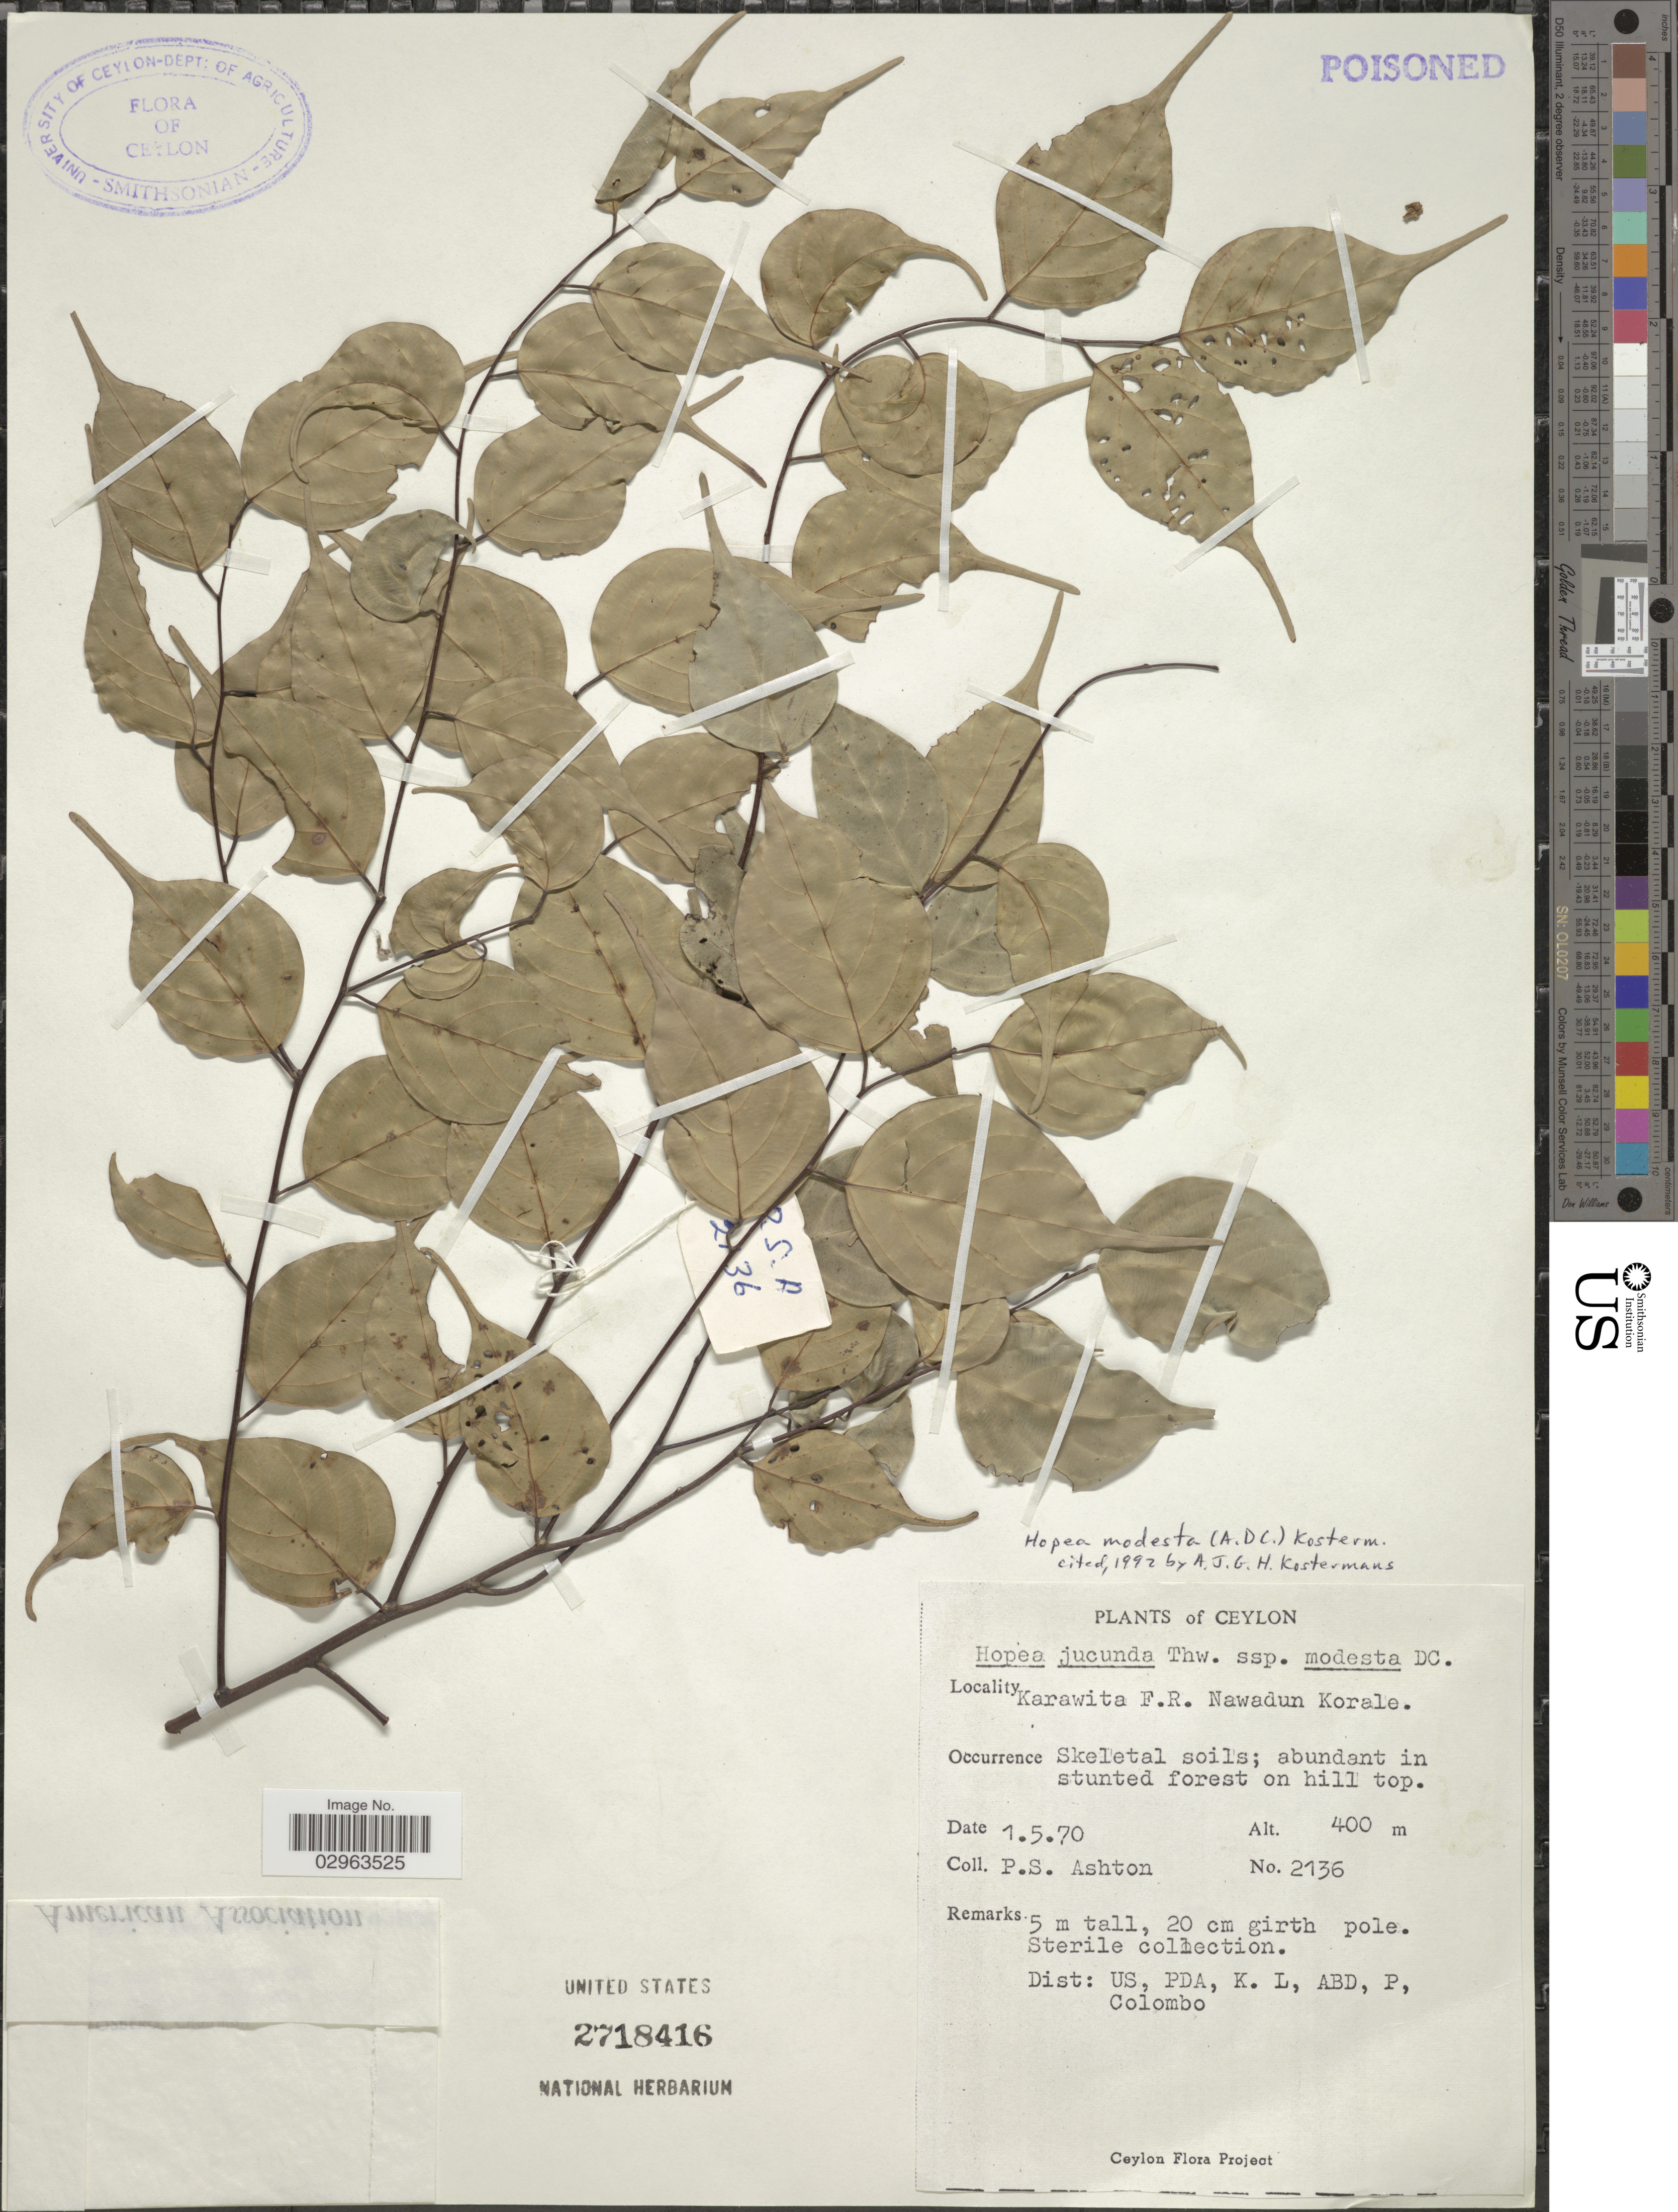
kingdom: Plantae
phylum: Tracheophyta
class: Magnoliopsida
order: Malvales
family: Dipterocarpaceae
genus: Hopea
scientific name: Hopea modesta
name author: Thwaites ex A. DC.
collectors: P. S. Ashton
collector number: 2136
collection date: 1970-05-01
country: Sri Lanka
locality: Ceylon. Karawita F.R. Nawadun Korale.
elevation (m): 400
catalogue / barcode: US 2718416